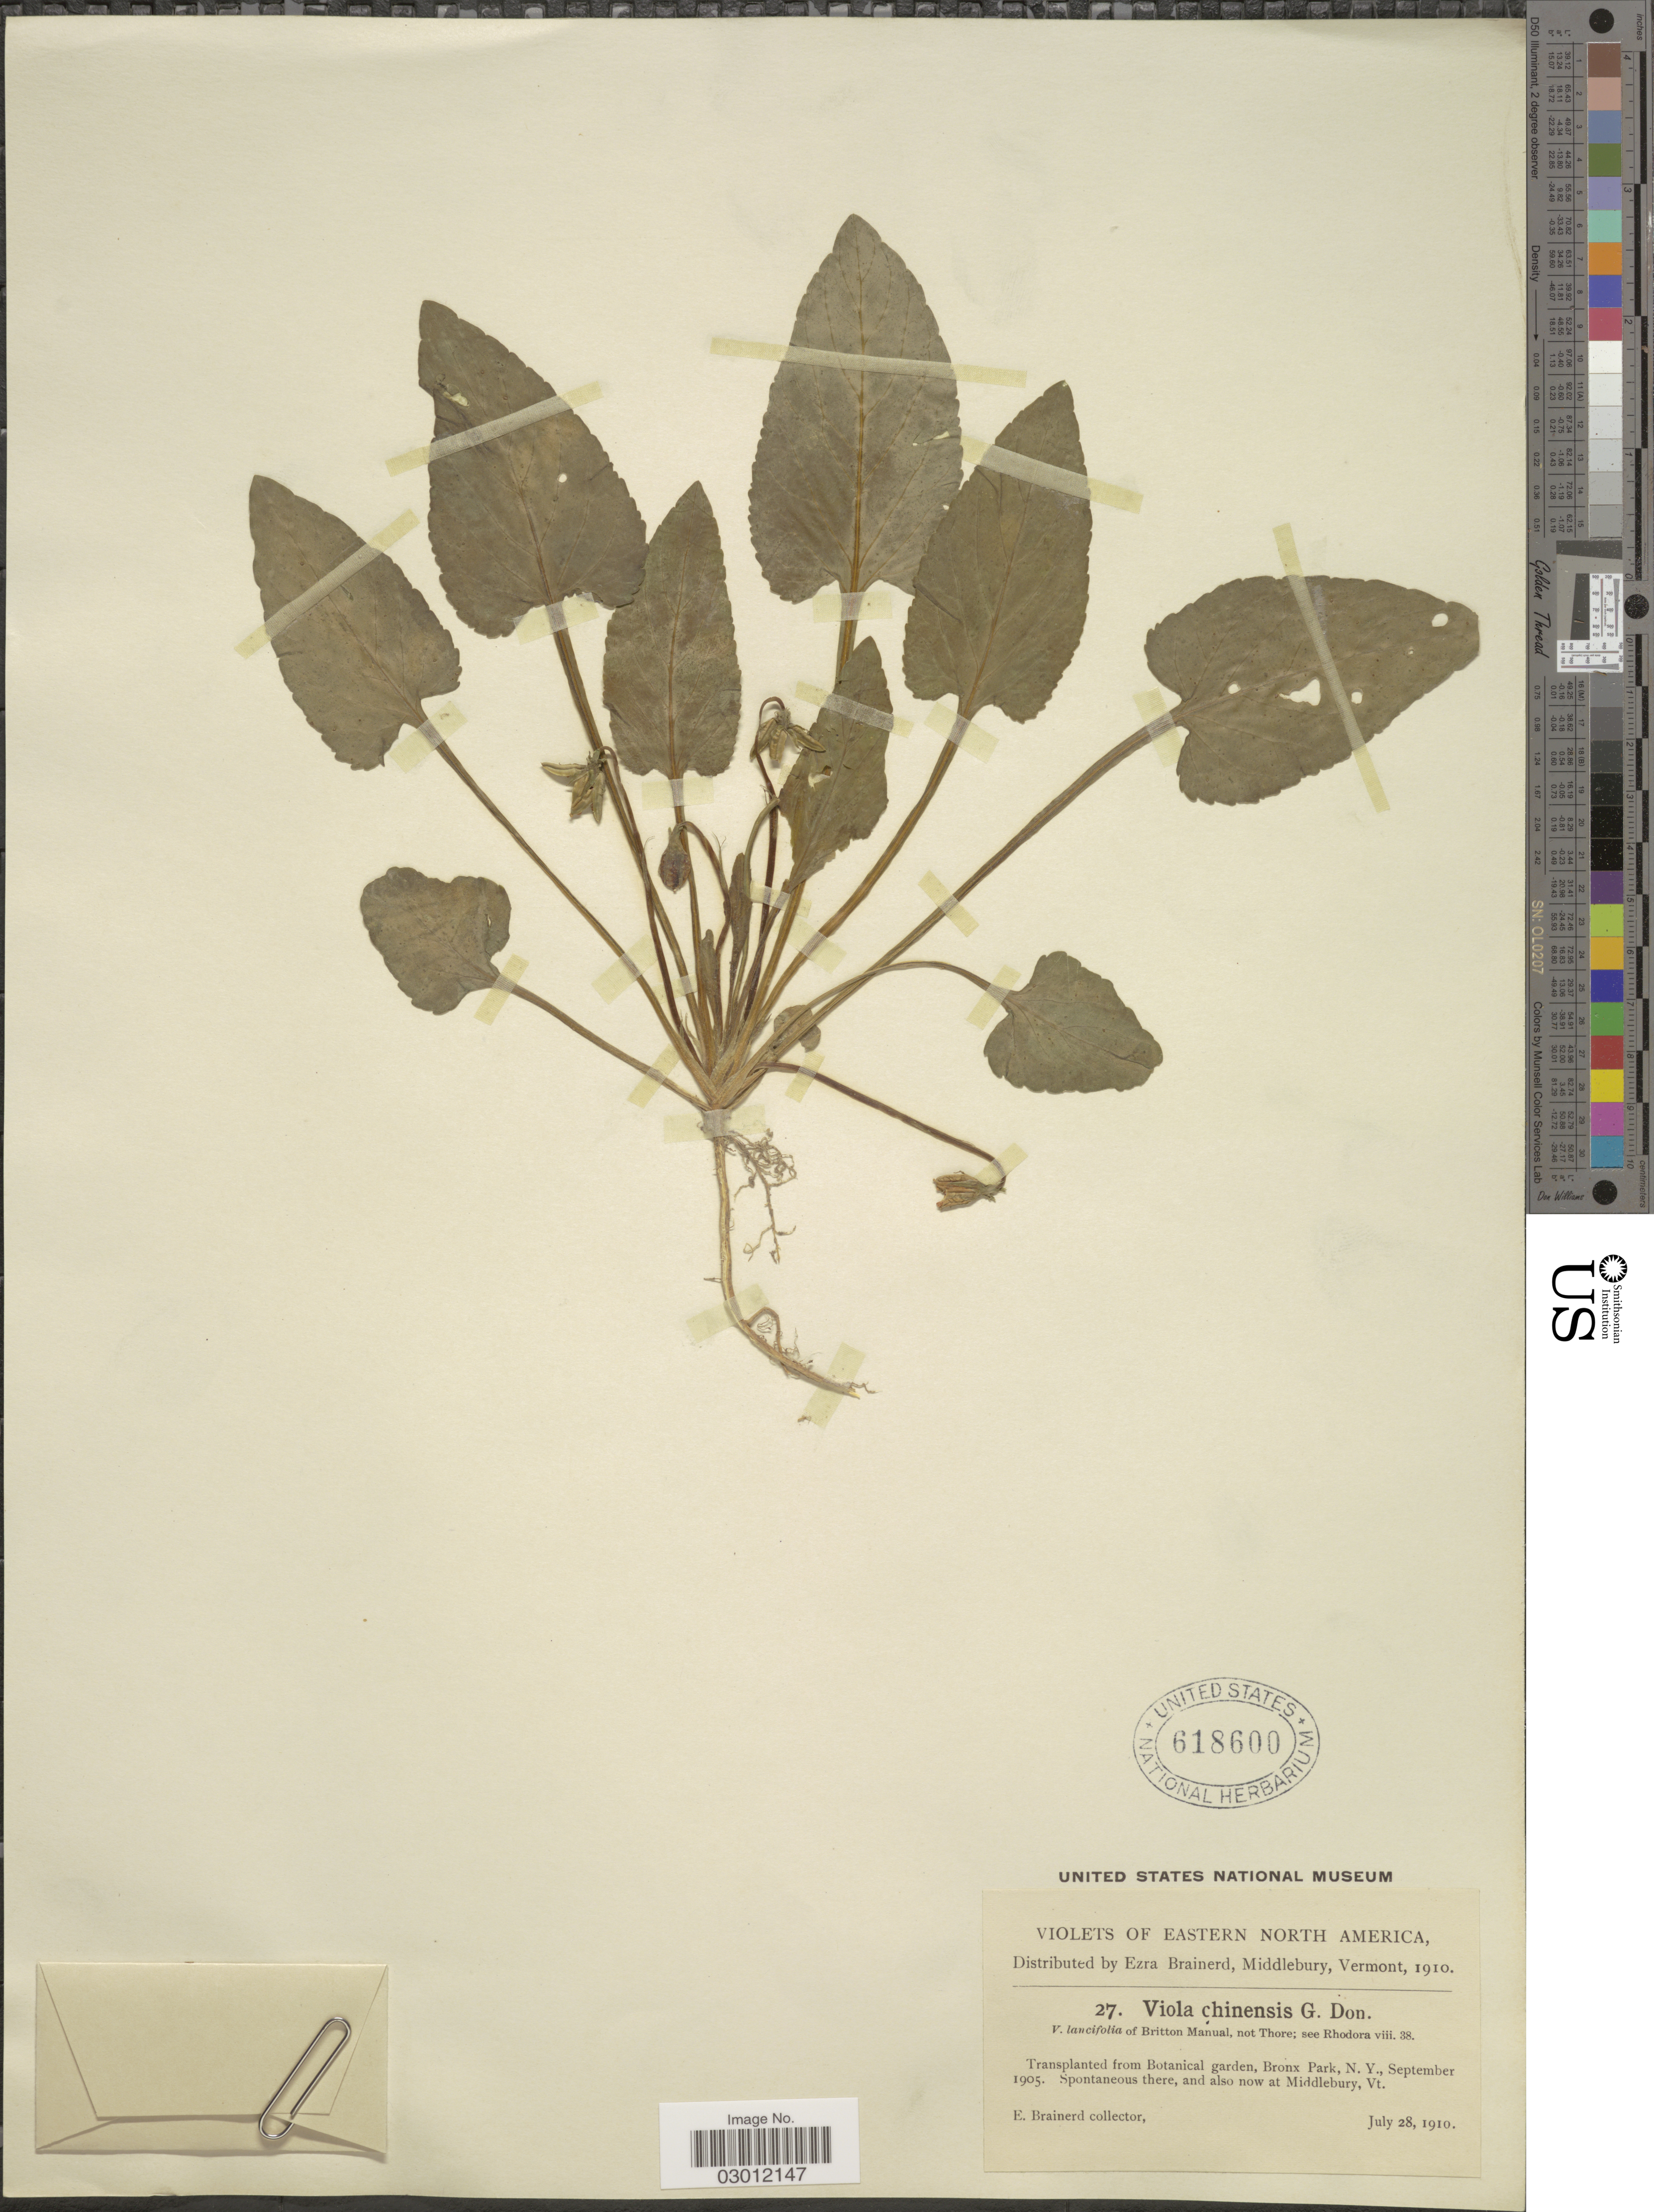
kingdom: Plantae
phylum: Tracheophyta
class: Magnoliopsida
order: Malpighiales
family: Violaceae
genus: Viola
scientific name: Viola chinensis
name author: G. Don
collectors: E. Brainerd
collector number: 27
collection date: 1910-07-28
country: United States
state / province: New York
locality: Eastern North America. Transplanted from Botanical garden, Bronx Park, N. Y.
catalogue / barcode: US 618600